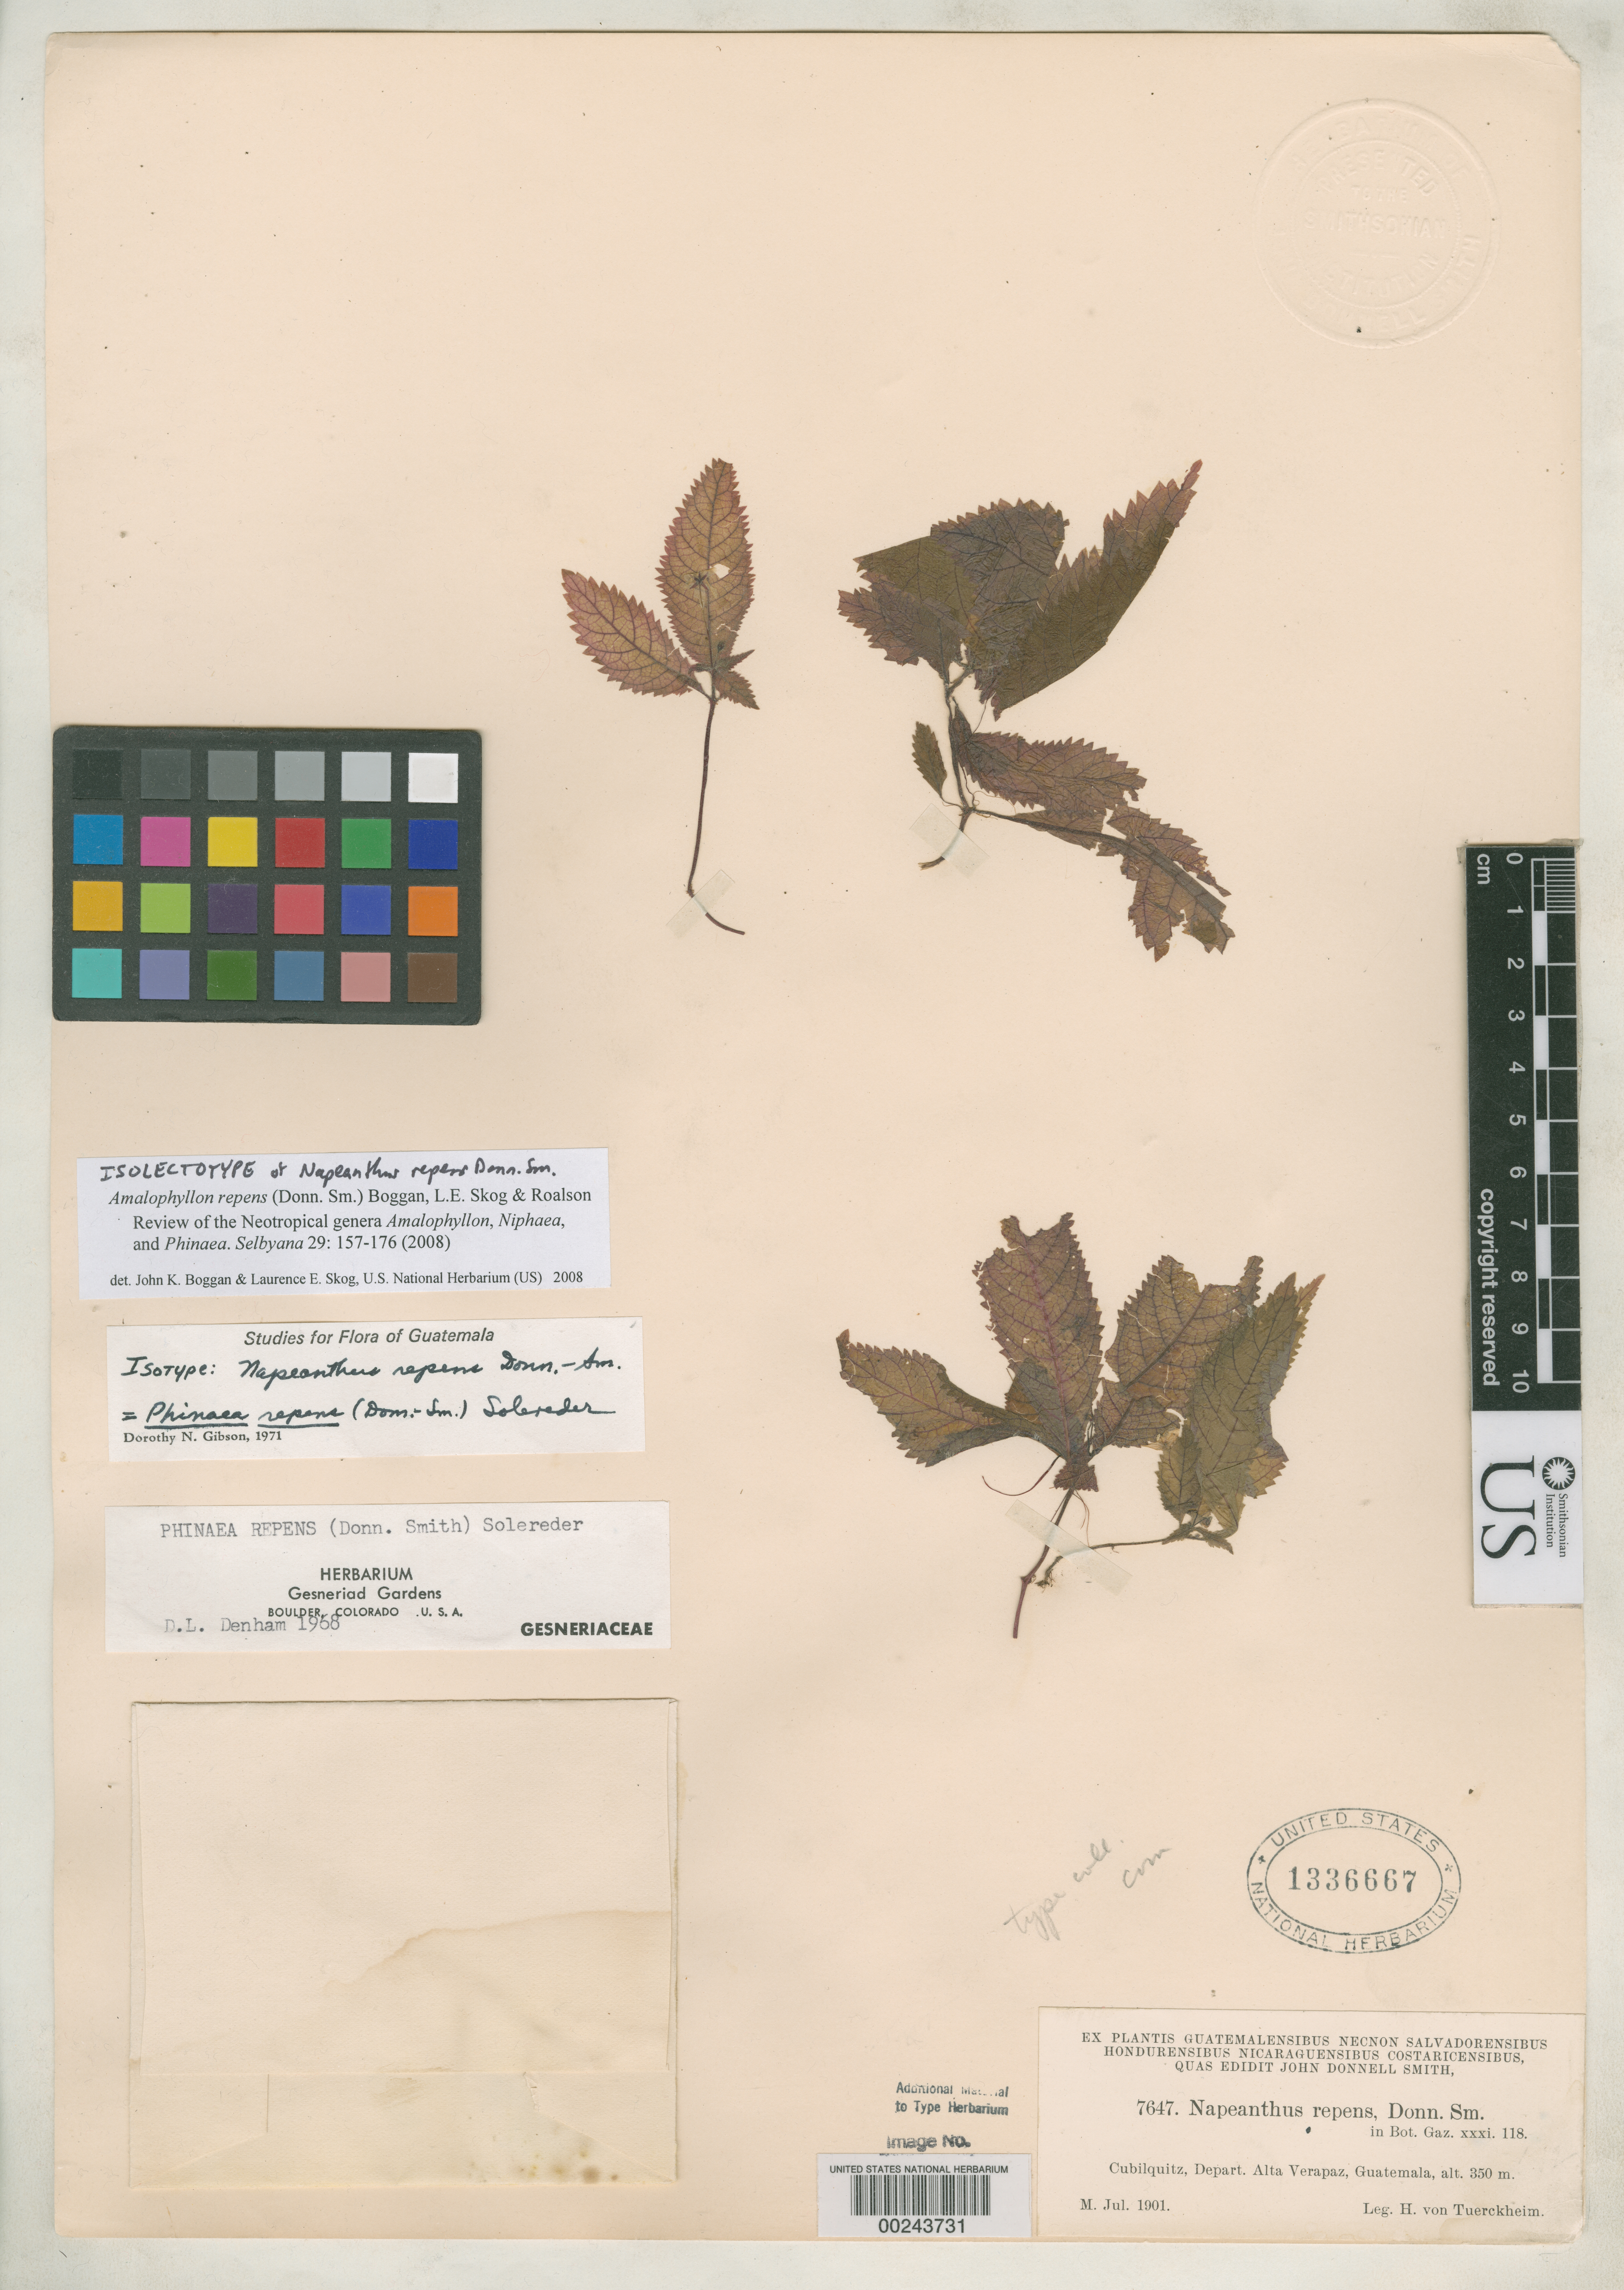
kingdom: Plantae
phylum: Tracheophyta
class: Magnoliopsida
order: Lamiales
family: Gesneriaceae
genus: Napeanthus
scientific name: Napeanthus repens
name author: Donn. Sm.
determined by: Boggan, J. K.; Skog, L. E.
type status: Isolectotype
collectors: H. von Türckheim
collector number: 7647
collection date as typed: Jul 1901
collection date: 1901-07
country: Guatemala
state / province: Alta Verapaz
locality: Cubilquitz, Depart. Alta Verapaz.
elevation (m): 350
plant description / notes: This specimen one of two (USNH 1336666, USNH 1336667) ex John Donnell Smith herbarium. Protologue cites collection date as June 1900, probably erroneously (no duplicates with that collection date found).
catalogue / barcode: US 1336667